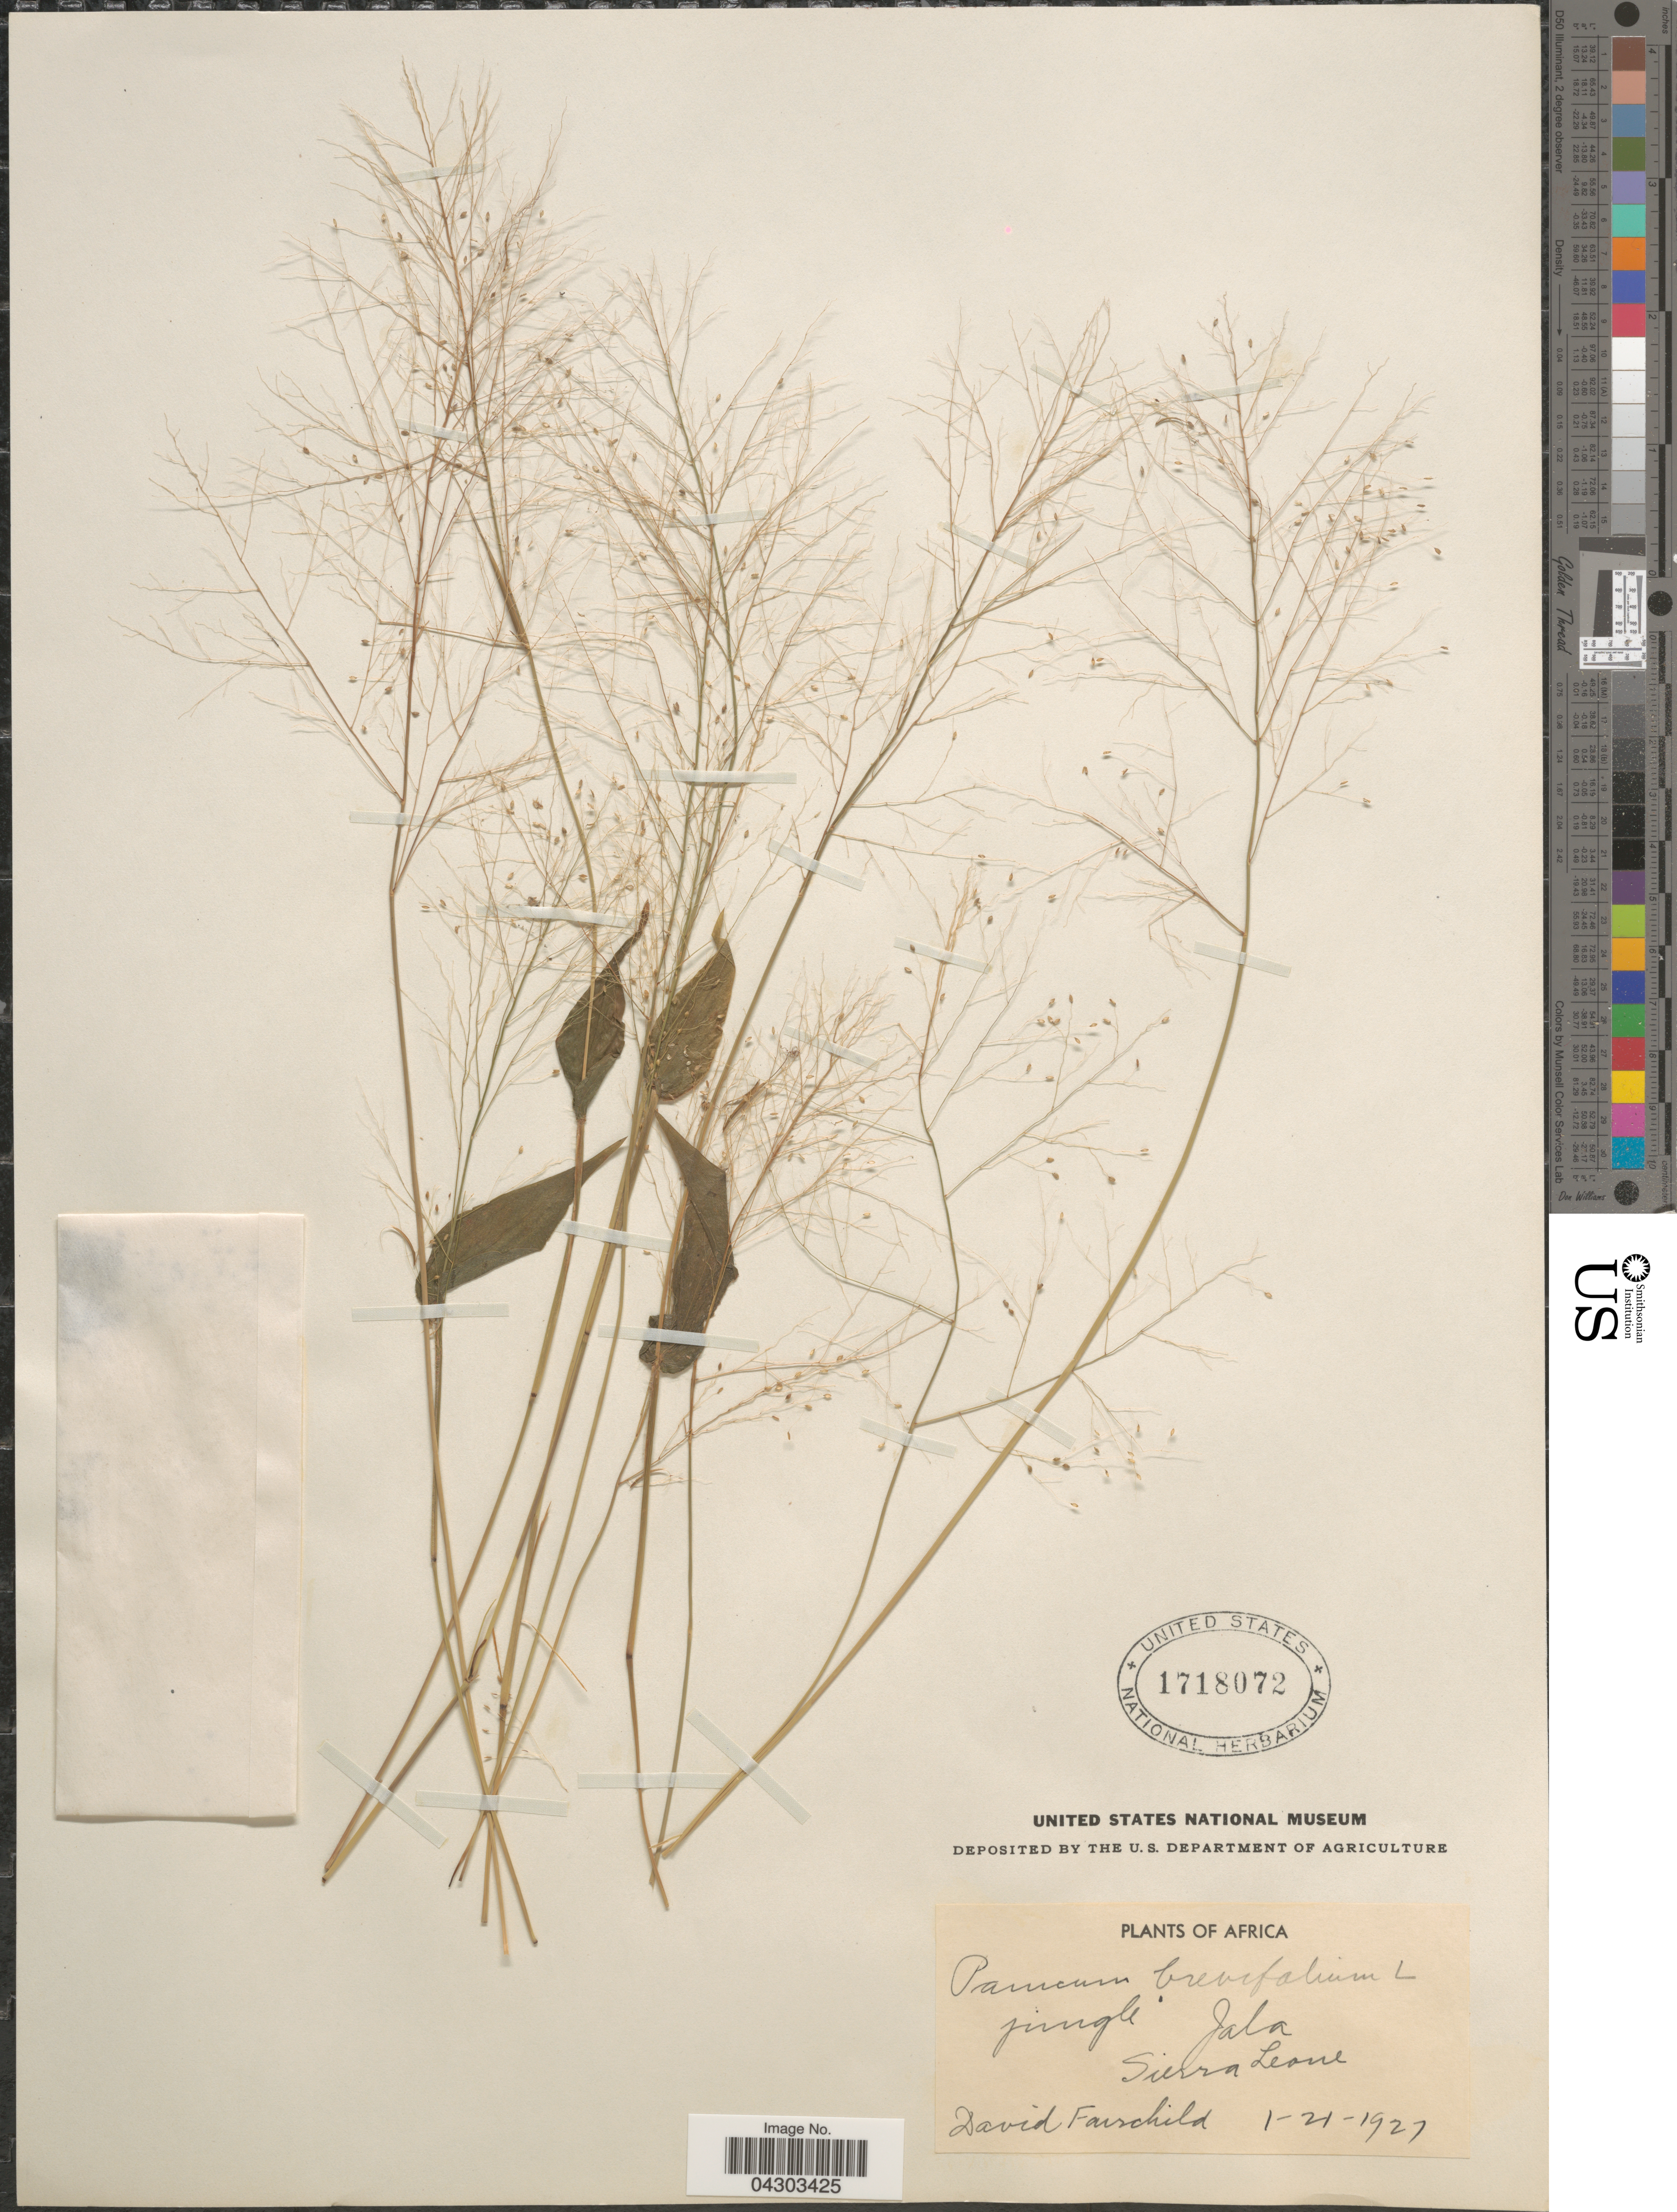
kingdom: Plantae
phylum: Tracheophyta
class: Liliopsida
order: Poales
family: Poaceae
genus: Panicum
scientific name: Panicum brevifolium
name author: L.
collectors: D. Fairchild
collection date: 1927-01-21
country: Sierra Leone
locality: Jungle Jala.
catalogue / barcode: US 1718072